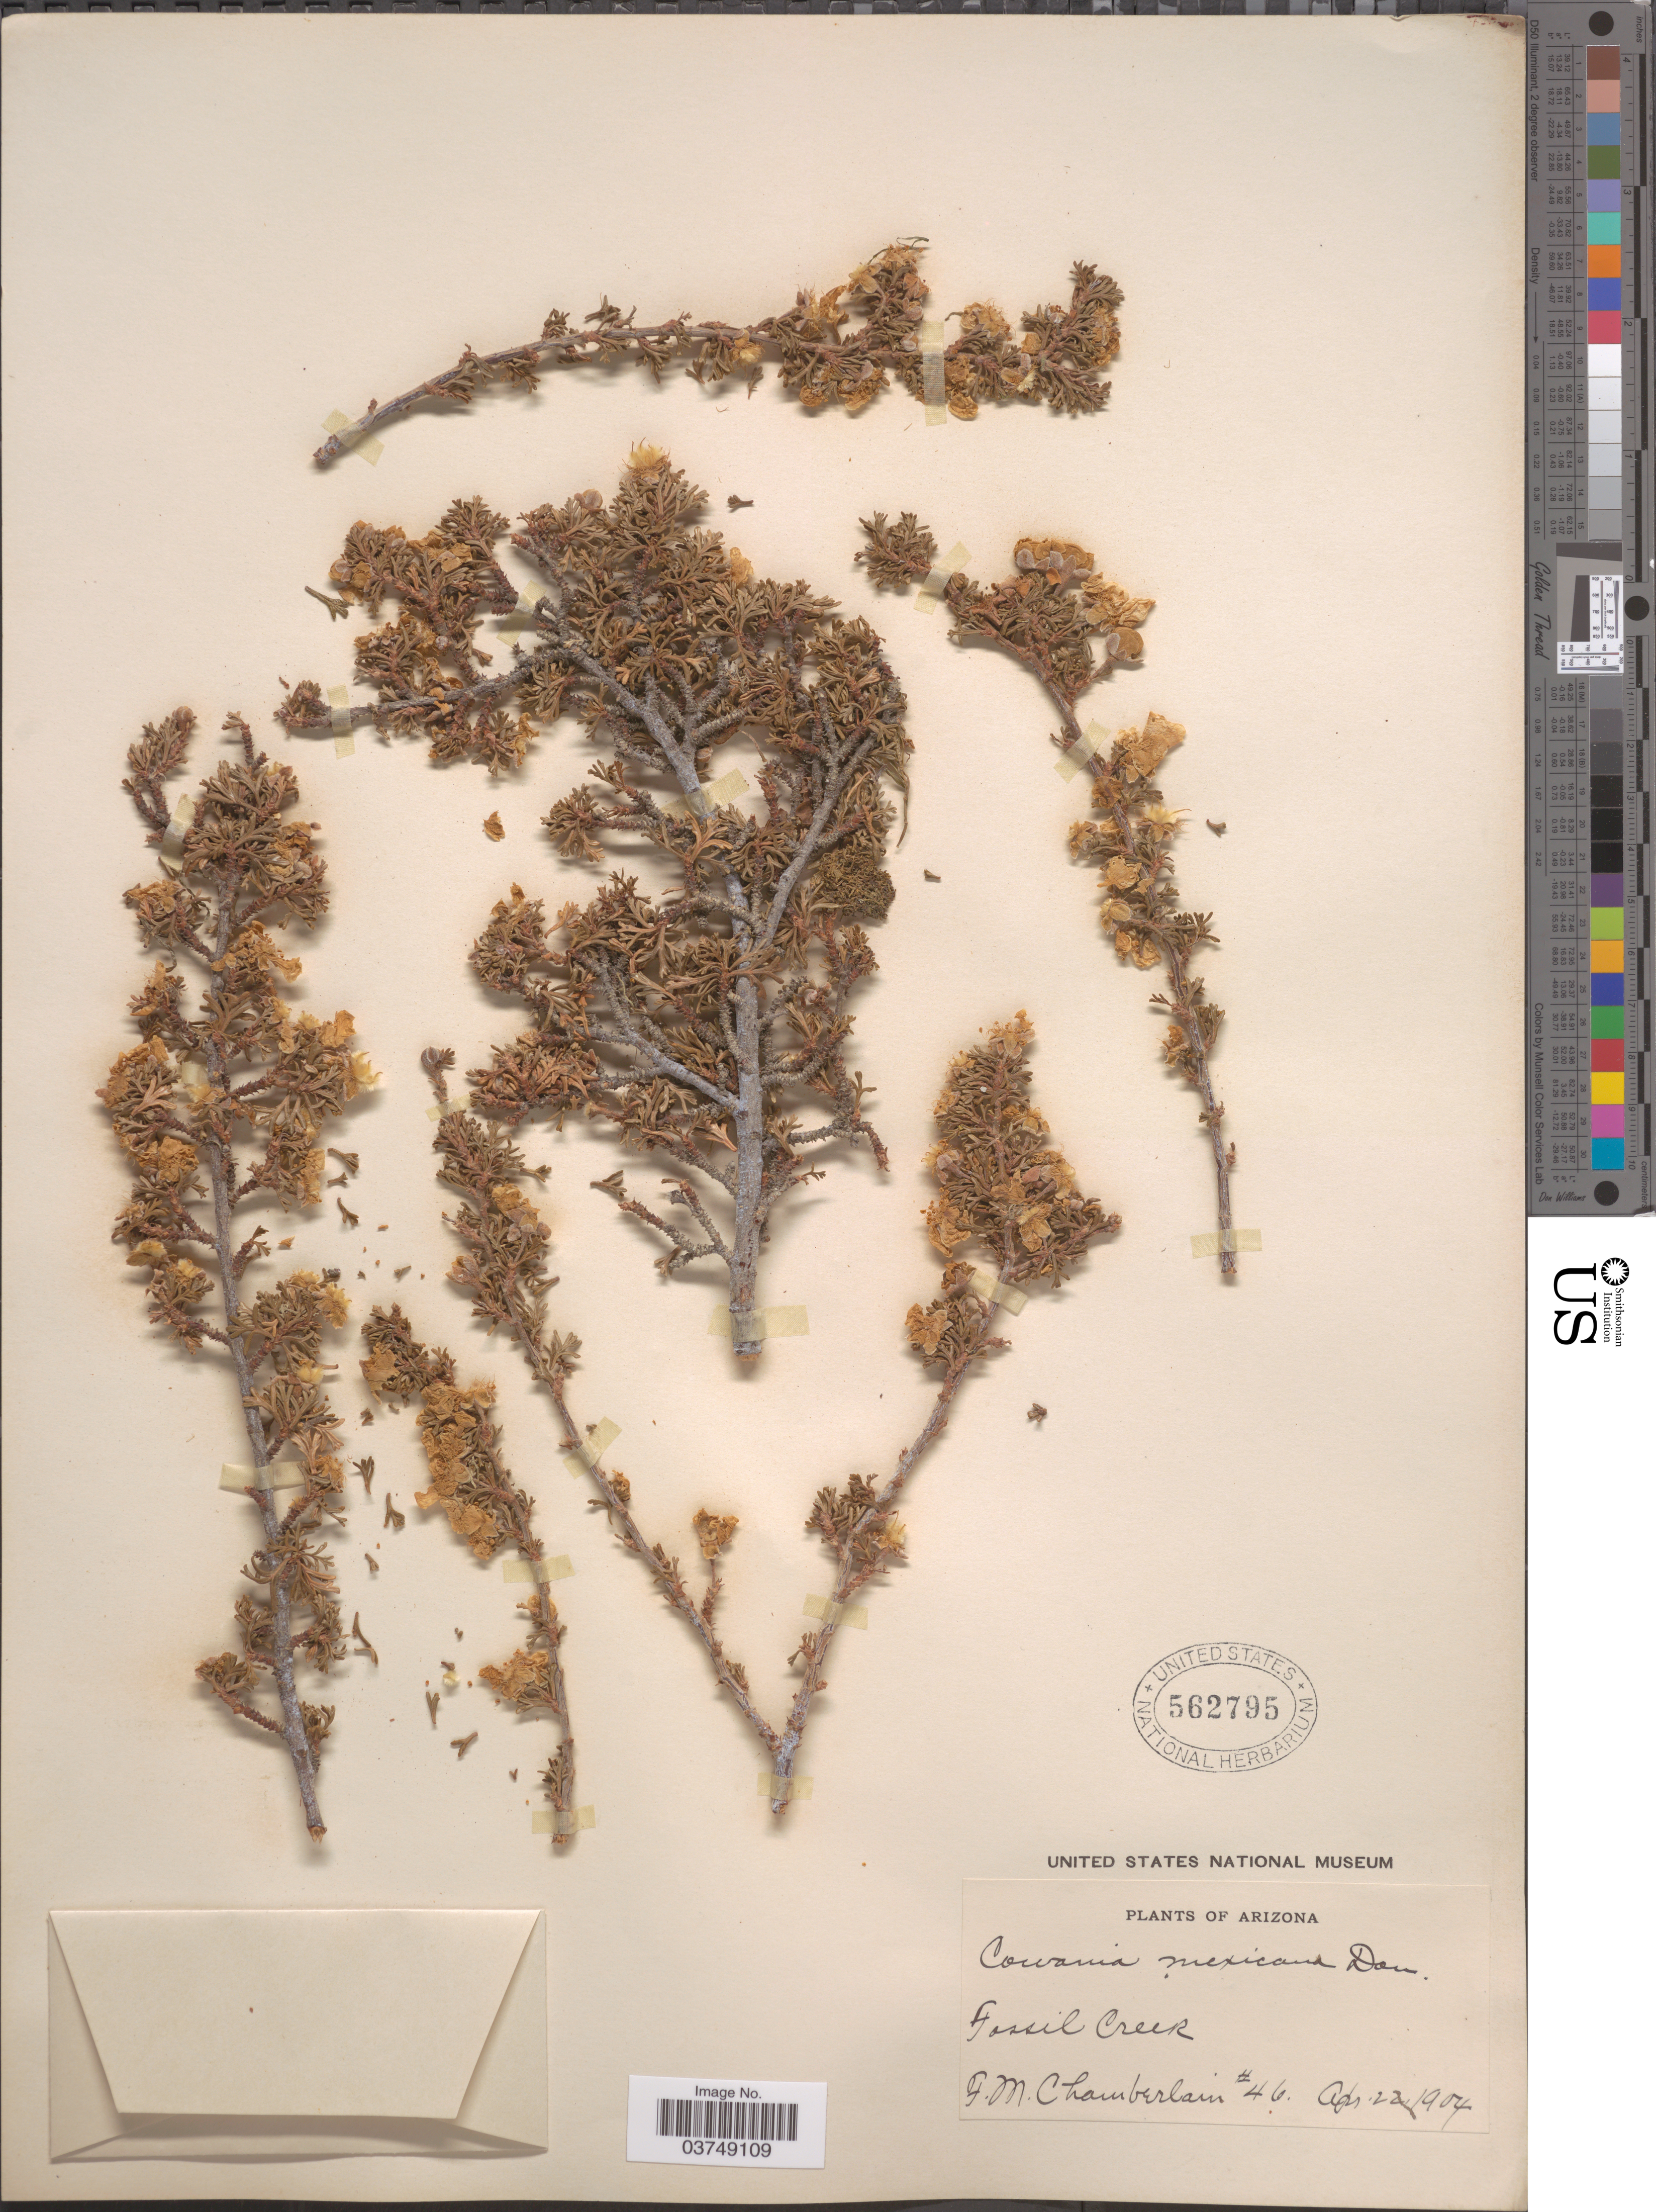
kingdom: Plantae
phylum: Tracheophyta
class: Magnoliopsida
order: Rosales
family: Rosaceae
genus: Purshia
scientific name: Purshia stansburyana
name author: (Torr.) Henrickson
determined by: Strong, Mark T., (BOT), Smithsonian Institution - National Museum of Natural History (UNITED STATES)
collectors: F. Chamberlain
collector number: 46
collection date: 1904-04-22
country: United States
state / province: Arizona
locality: Fossil Creek.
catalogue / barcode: US 562795